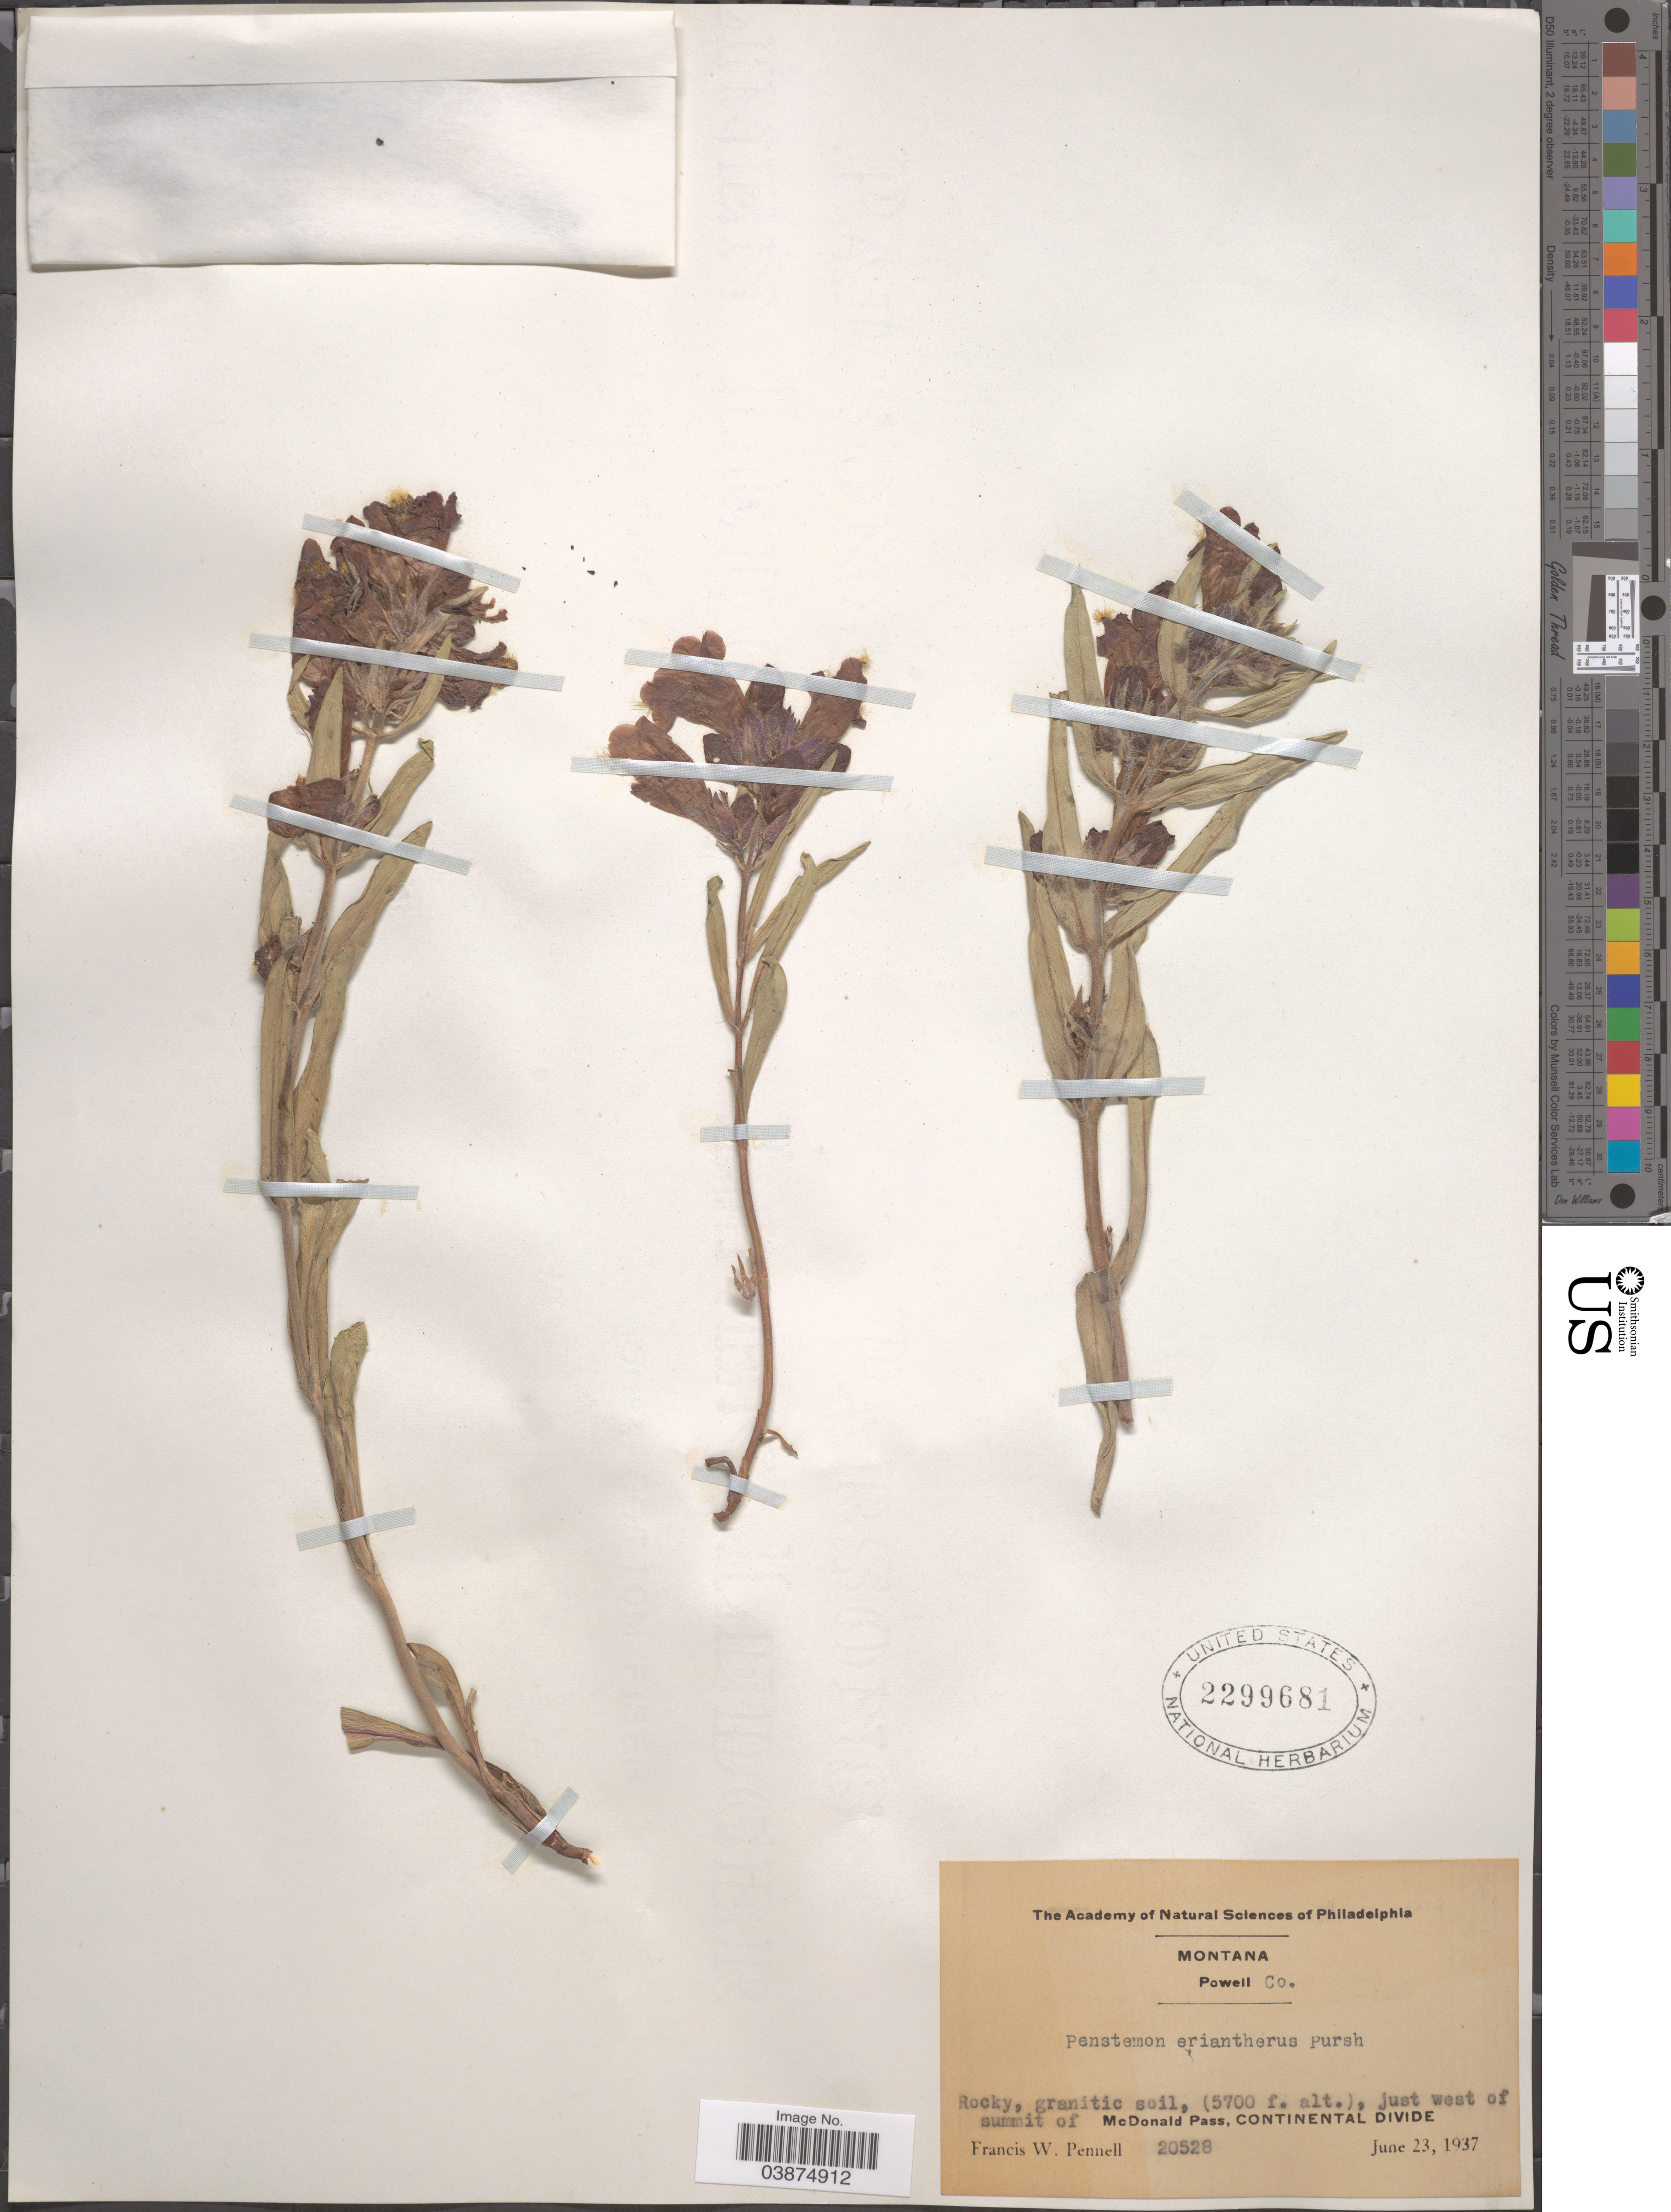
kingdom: Plantae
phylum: Tracheophyta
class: Magnoliopsida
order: Lamiales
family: Plantaginaceae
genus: Penstemon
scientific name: Penstemon eriantherus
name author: Pursh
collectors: F. W. Pennell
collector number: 20528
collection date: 1937-06-23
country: United States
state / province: Montana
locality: Powell Co. Just west of summit of McDonald Pass, Continental Divide.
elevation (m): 1737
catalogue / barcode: US 2299681